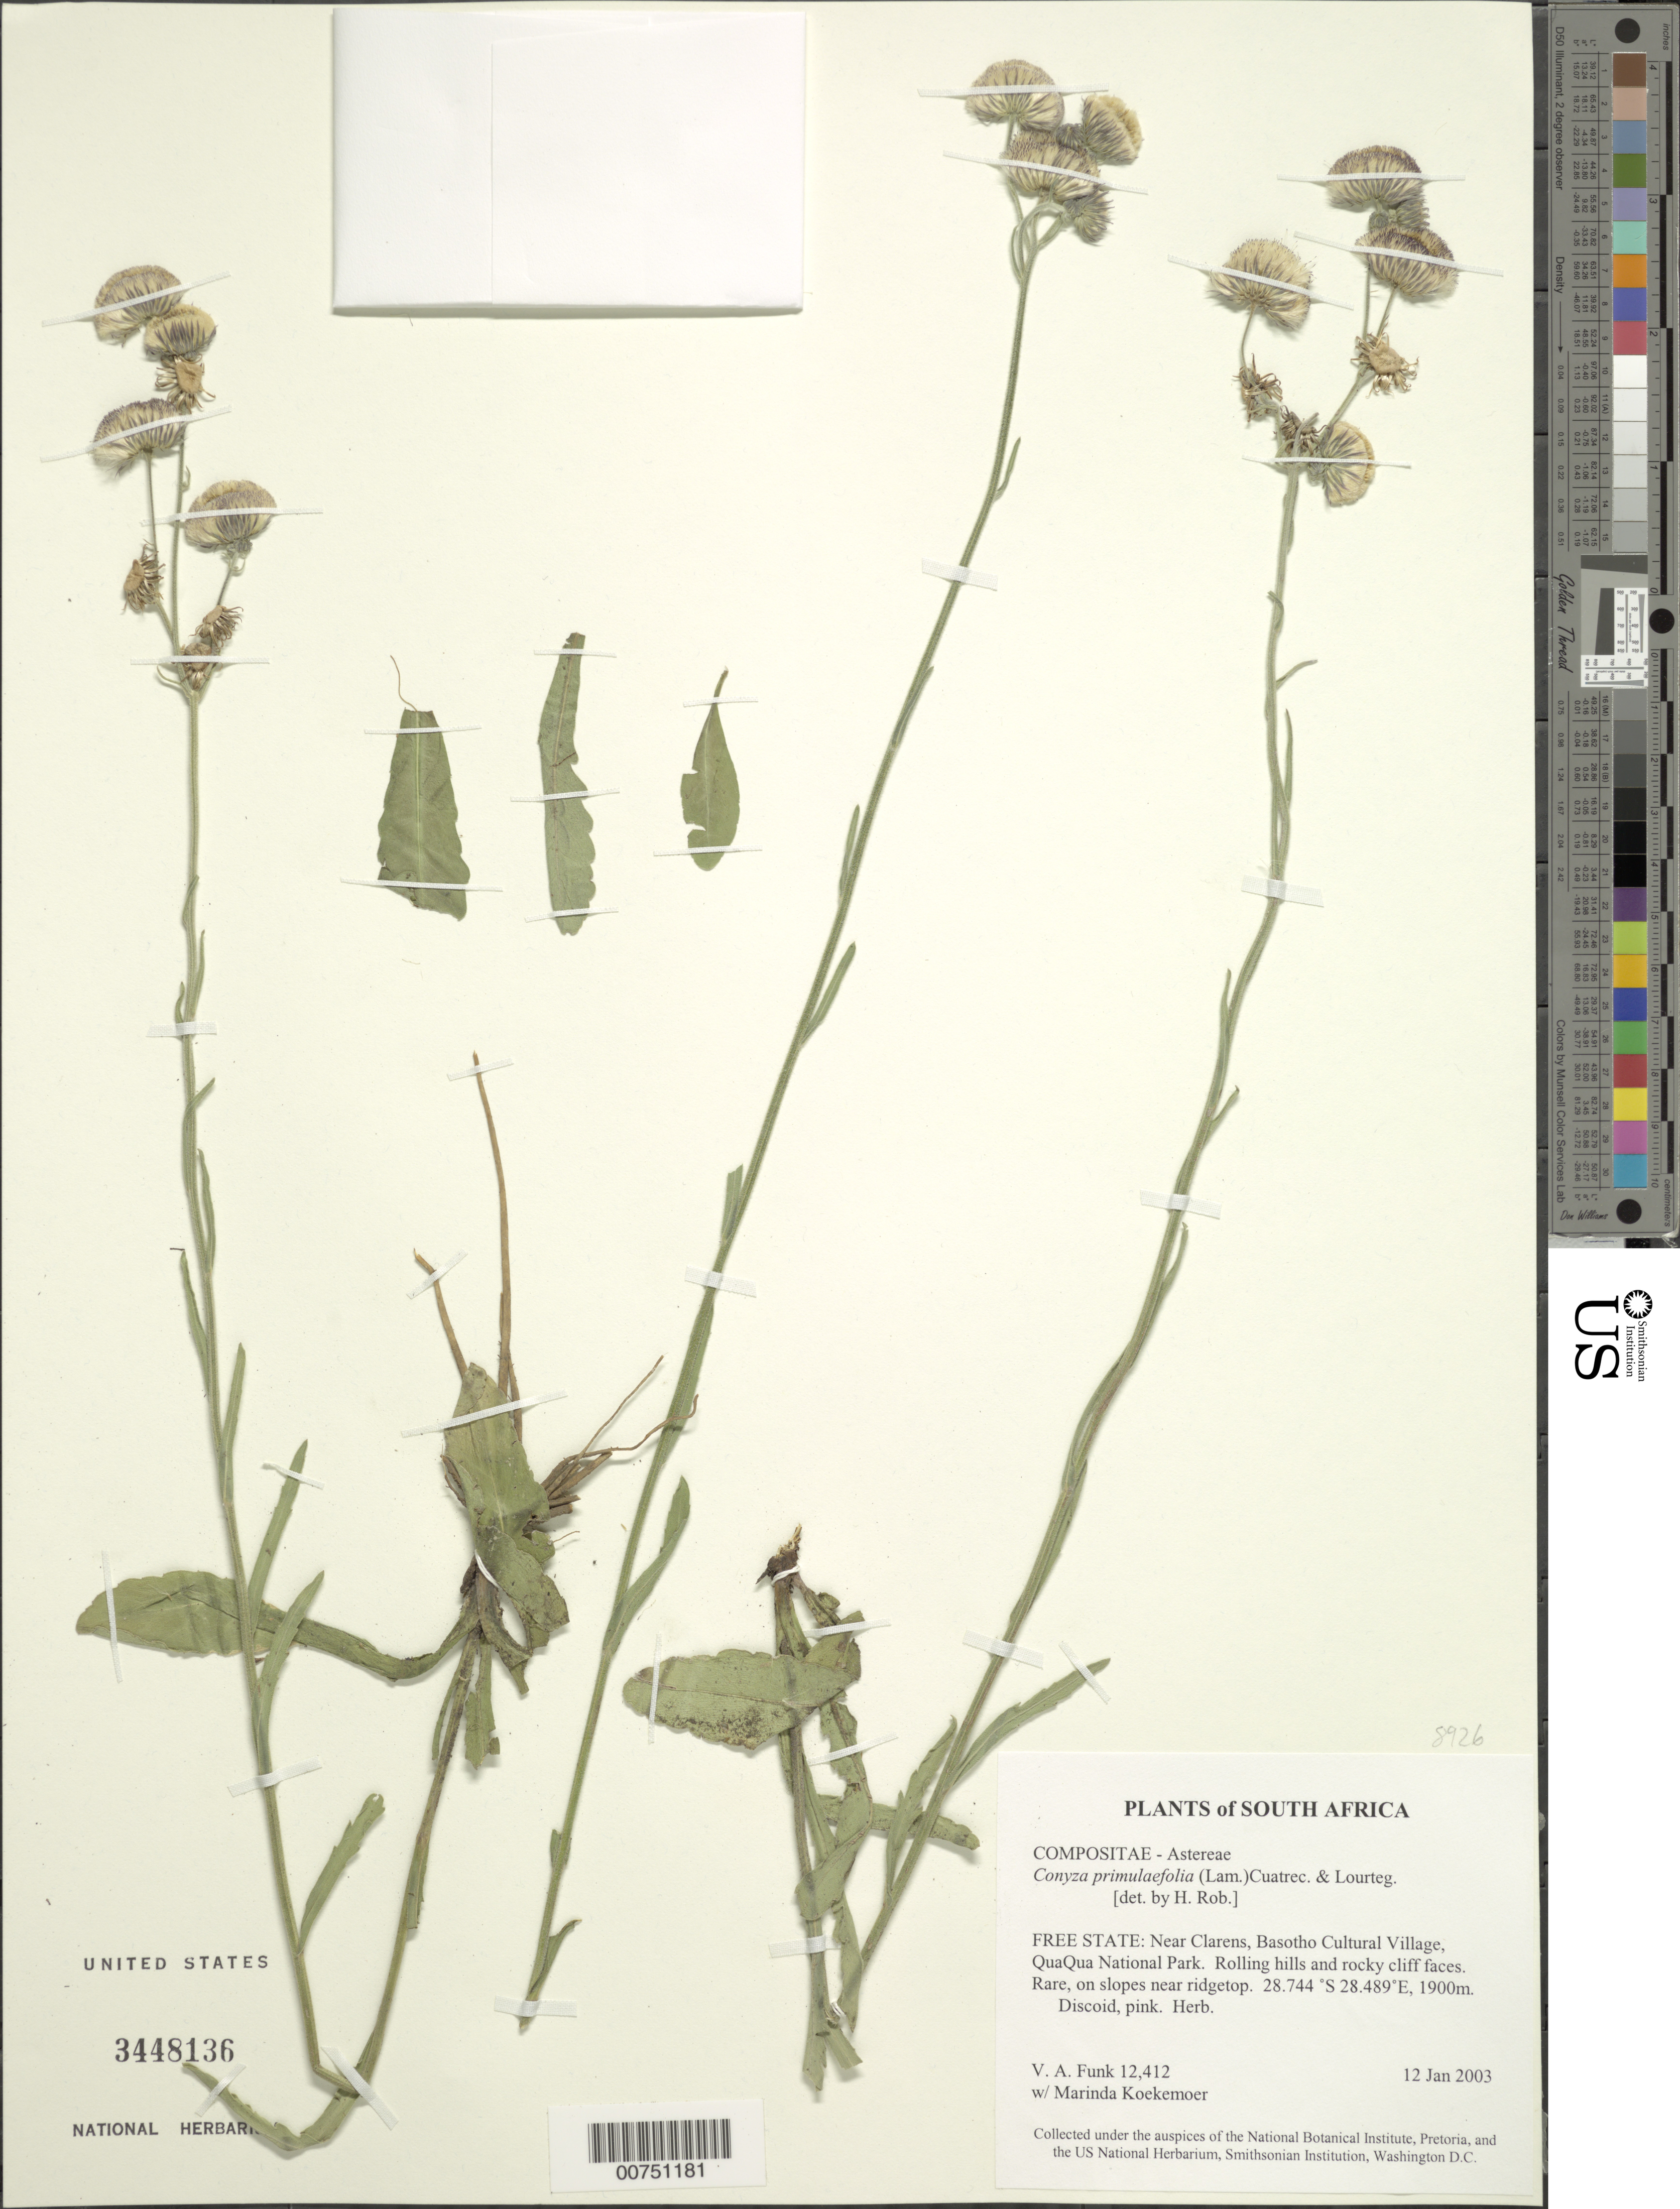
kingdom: Plantae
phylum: Tracheophyta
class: Magnoliopsida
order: Asterales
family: Asteraceae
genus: Conyza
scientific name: Conyza primulaefolia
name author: (Lam.) Cuatrec. & Lourteig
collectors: V. Funk & M. Koekemoer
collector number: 12412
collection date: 2003-01-12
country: South Africa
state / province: Free State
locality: Clarens, Basotho Cultural Village, QuaQua National Park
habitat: Rolling hills and rocky cliff faces, on slopes near ridgetop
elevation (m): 1900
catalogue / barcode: US 3448136